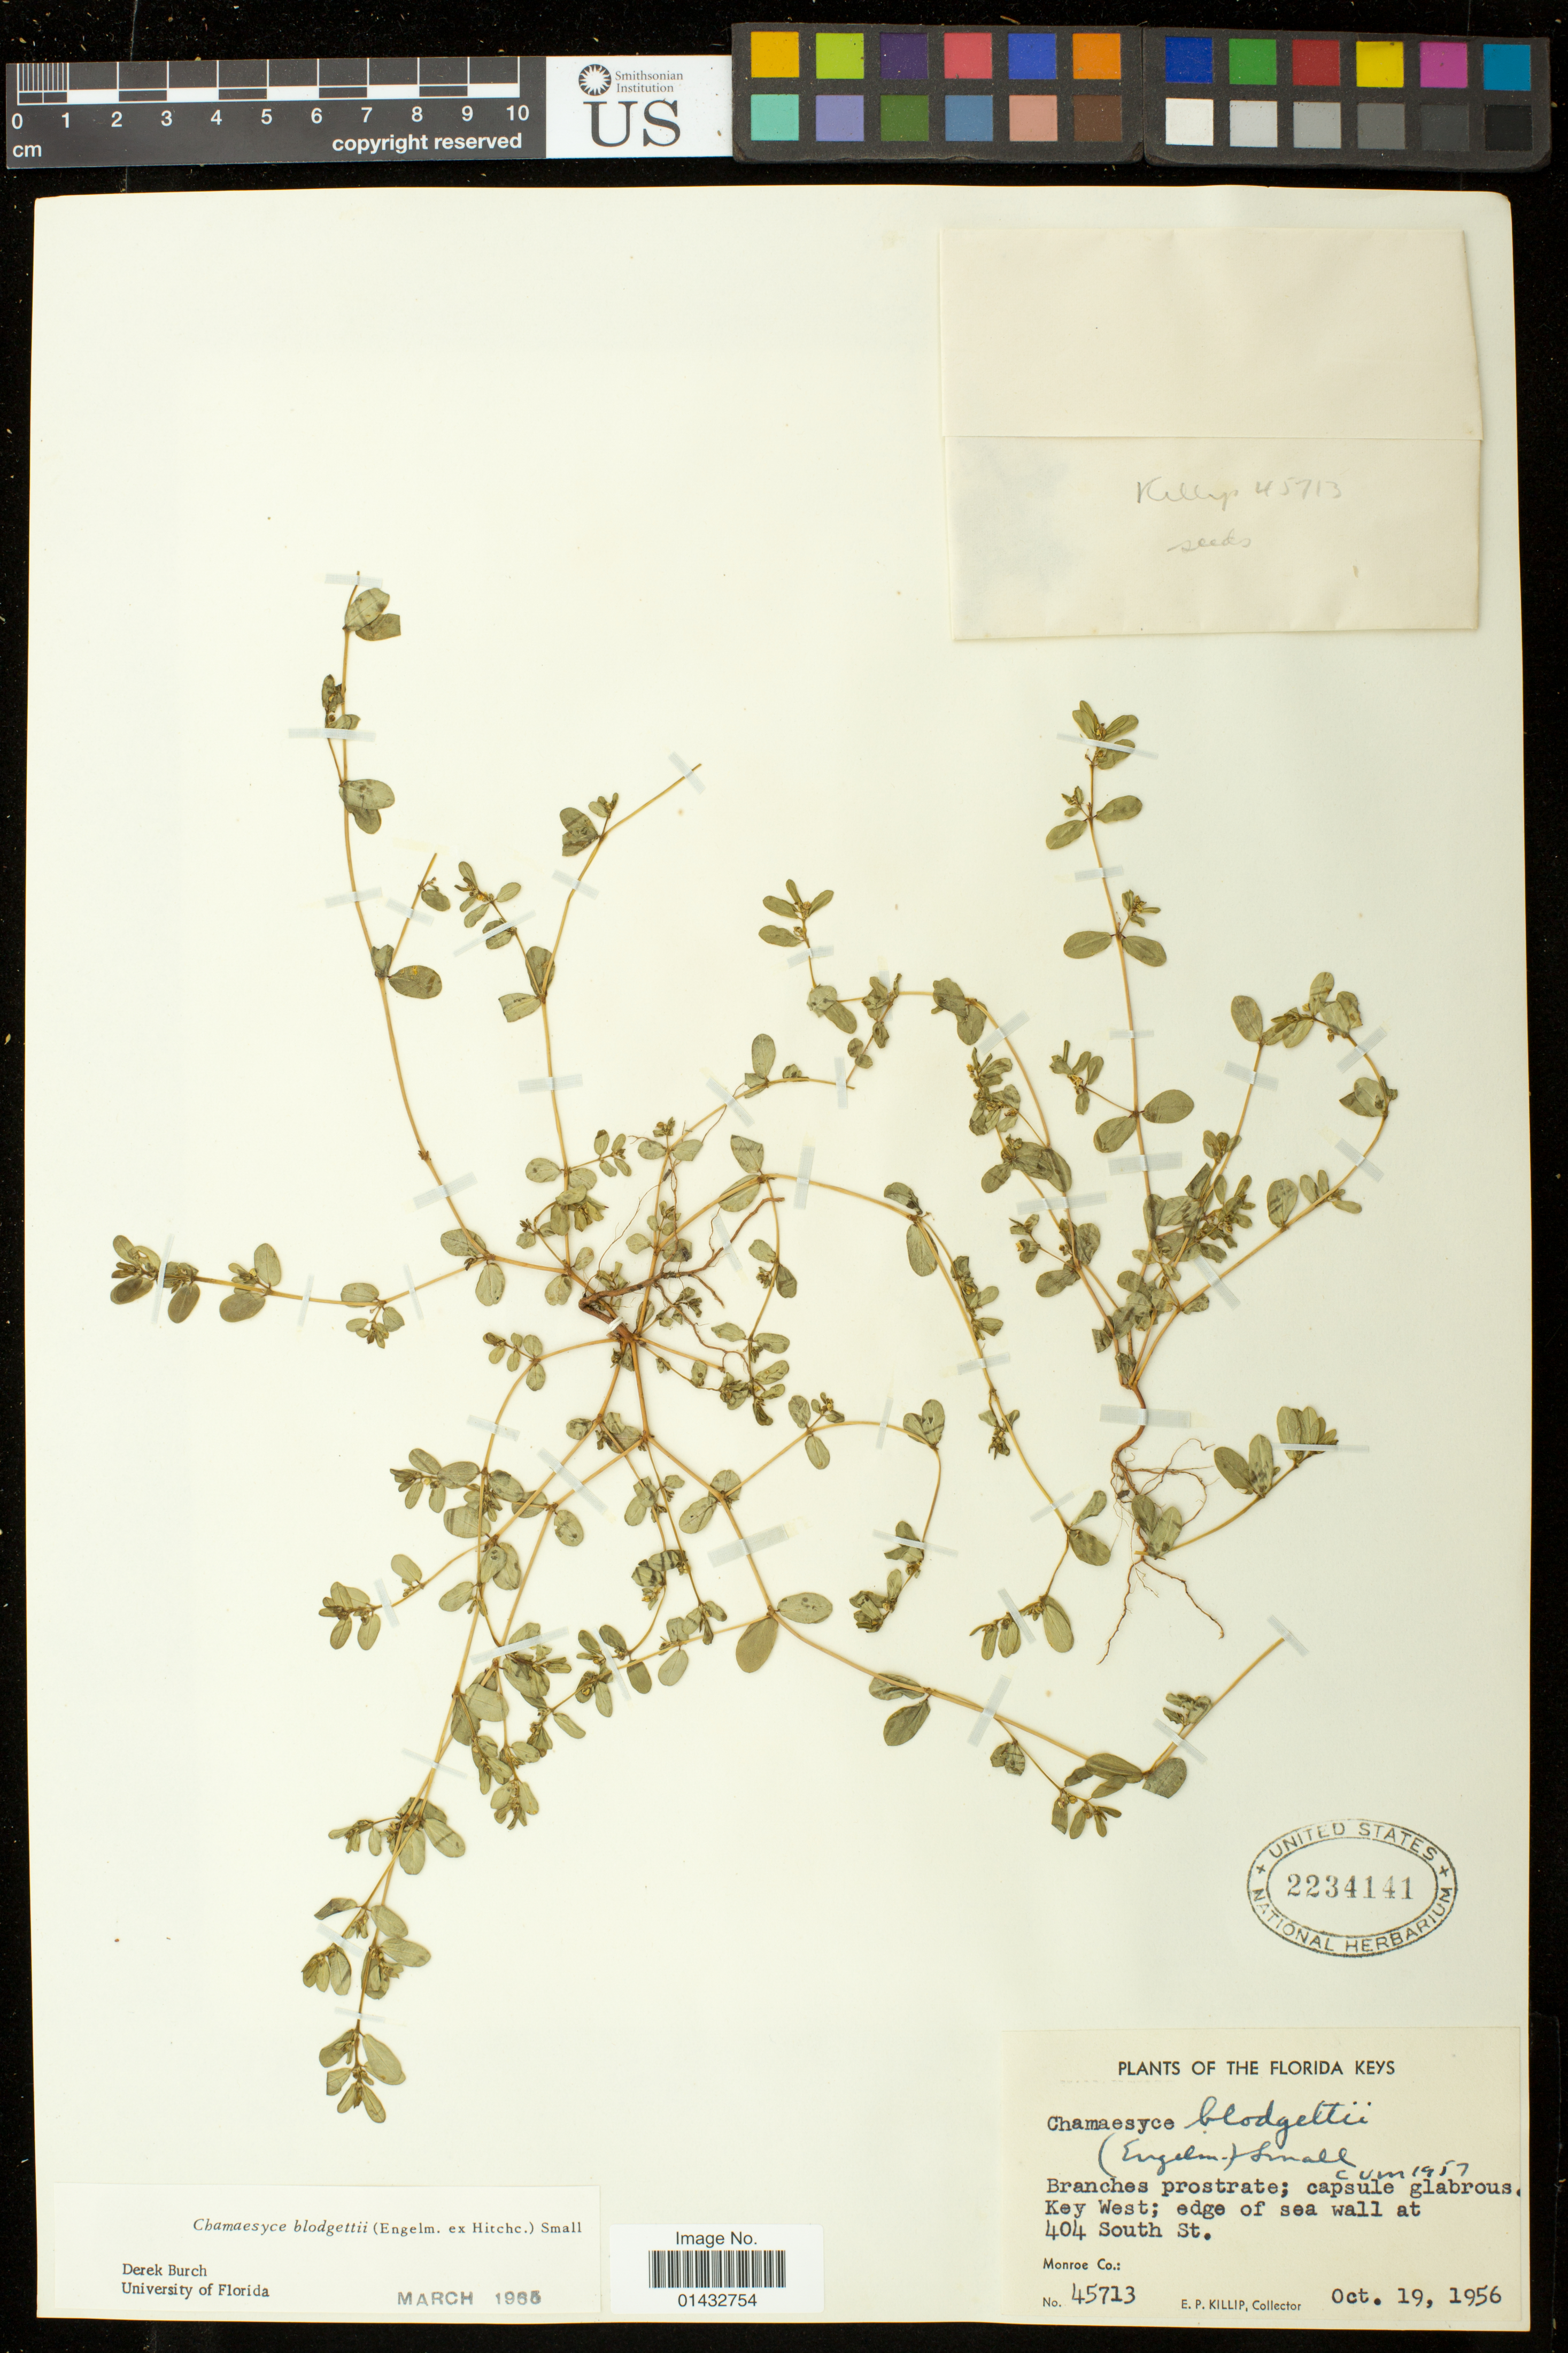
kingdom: Plantae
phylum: Tracheophyta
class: Magnoliopsida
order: Malpighiales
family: Euphorbiaceae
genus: Euphorbia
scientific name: Euphorbia blodgettii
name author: Engelm. ex Hitchc.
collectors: E. P. Killip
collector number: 45713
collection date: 1956-10-19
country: United States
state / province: Florida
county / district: Monroe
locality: Key West, edge of sea wall at 404 South St.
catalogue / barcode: US 2234141